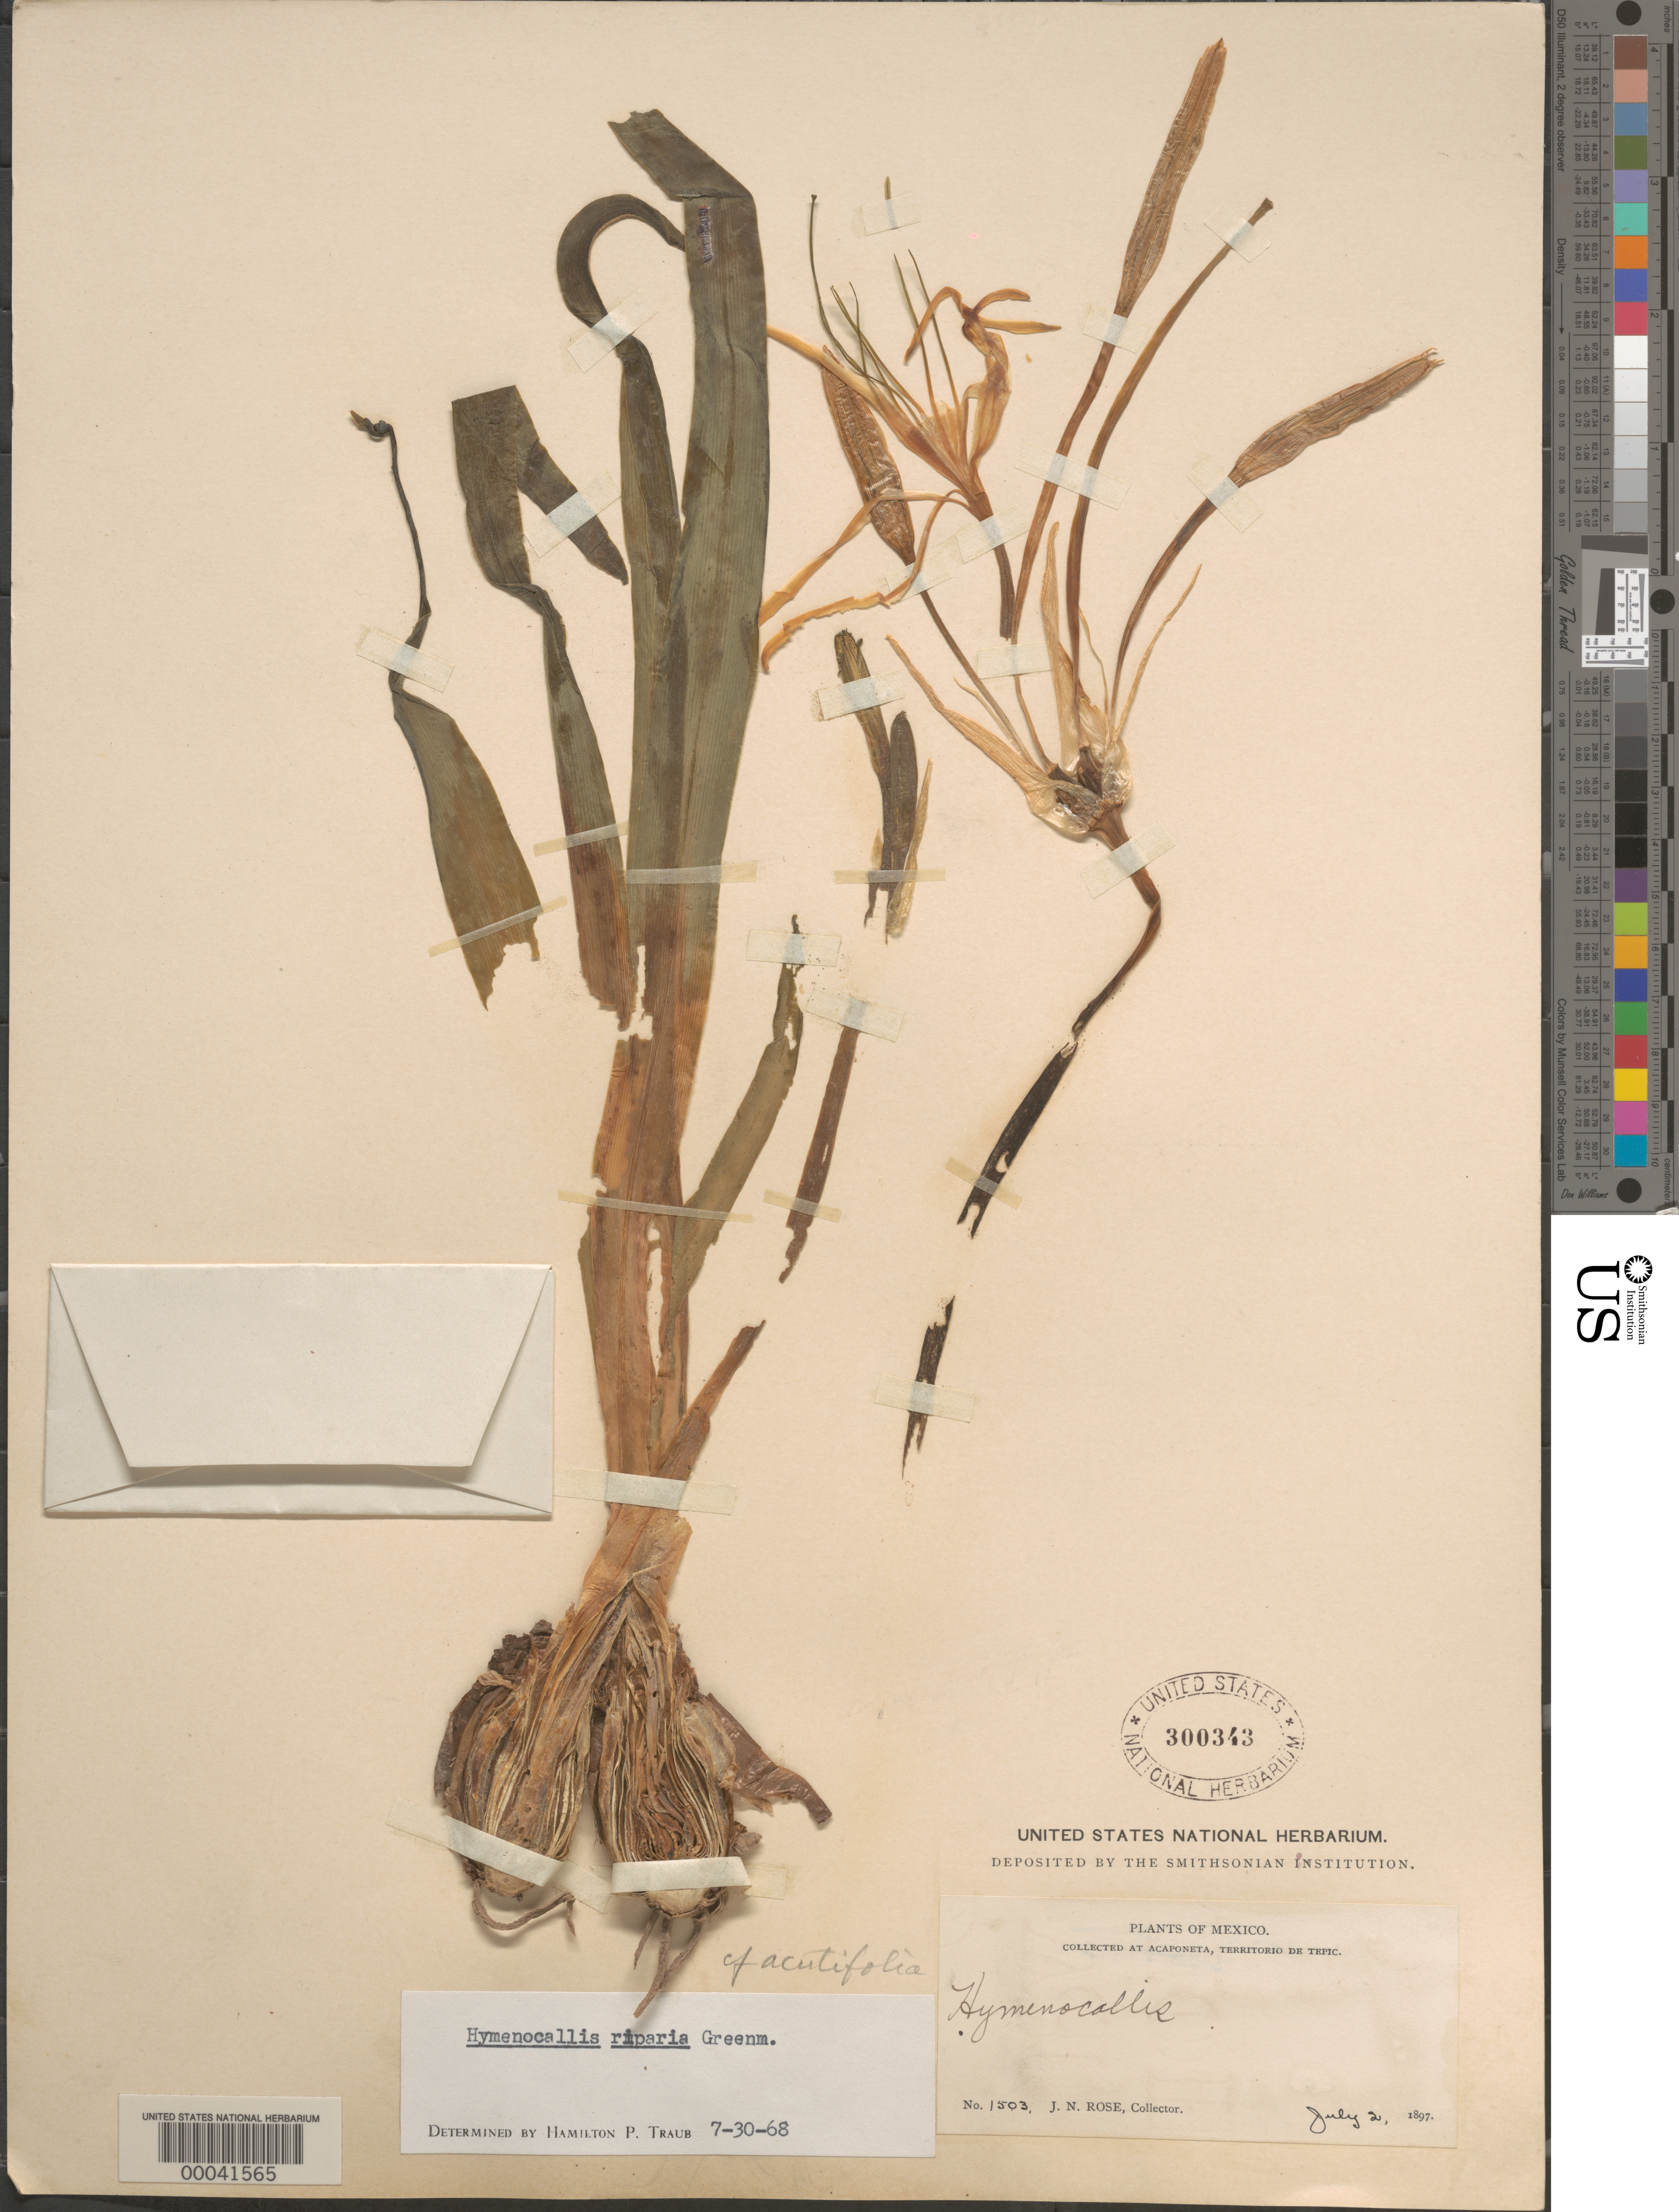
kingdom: Plantae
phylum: Tracheophyta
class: Liliopsida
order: Asparagales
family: Amaryllidaceae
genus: Hymenocallis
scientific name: Hymenocallis acutifolia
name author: (Herb.) Sweet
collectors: J. N. Rose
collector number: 1503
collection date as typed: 02 Jul 1897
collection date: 1897-07-02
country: Mexico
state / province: Nayarit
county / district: Tepic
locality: Acaponeta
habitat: Flat grazed areas, dry mud, w/ cacti and thorny leguminous trees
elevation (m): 0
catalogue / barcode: US 300343